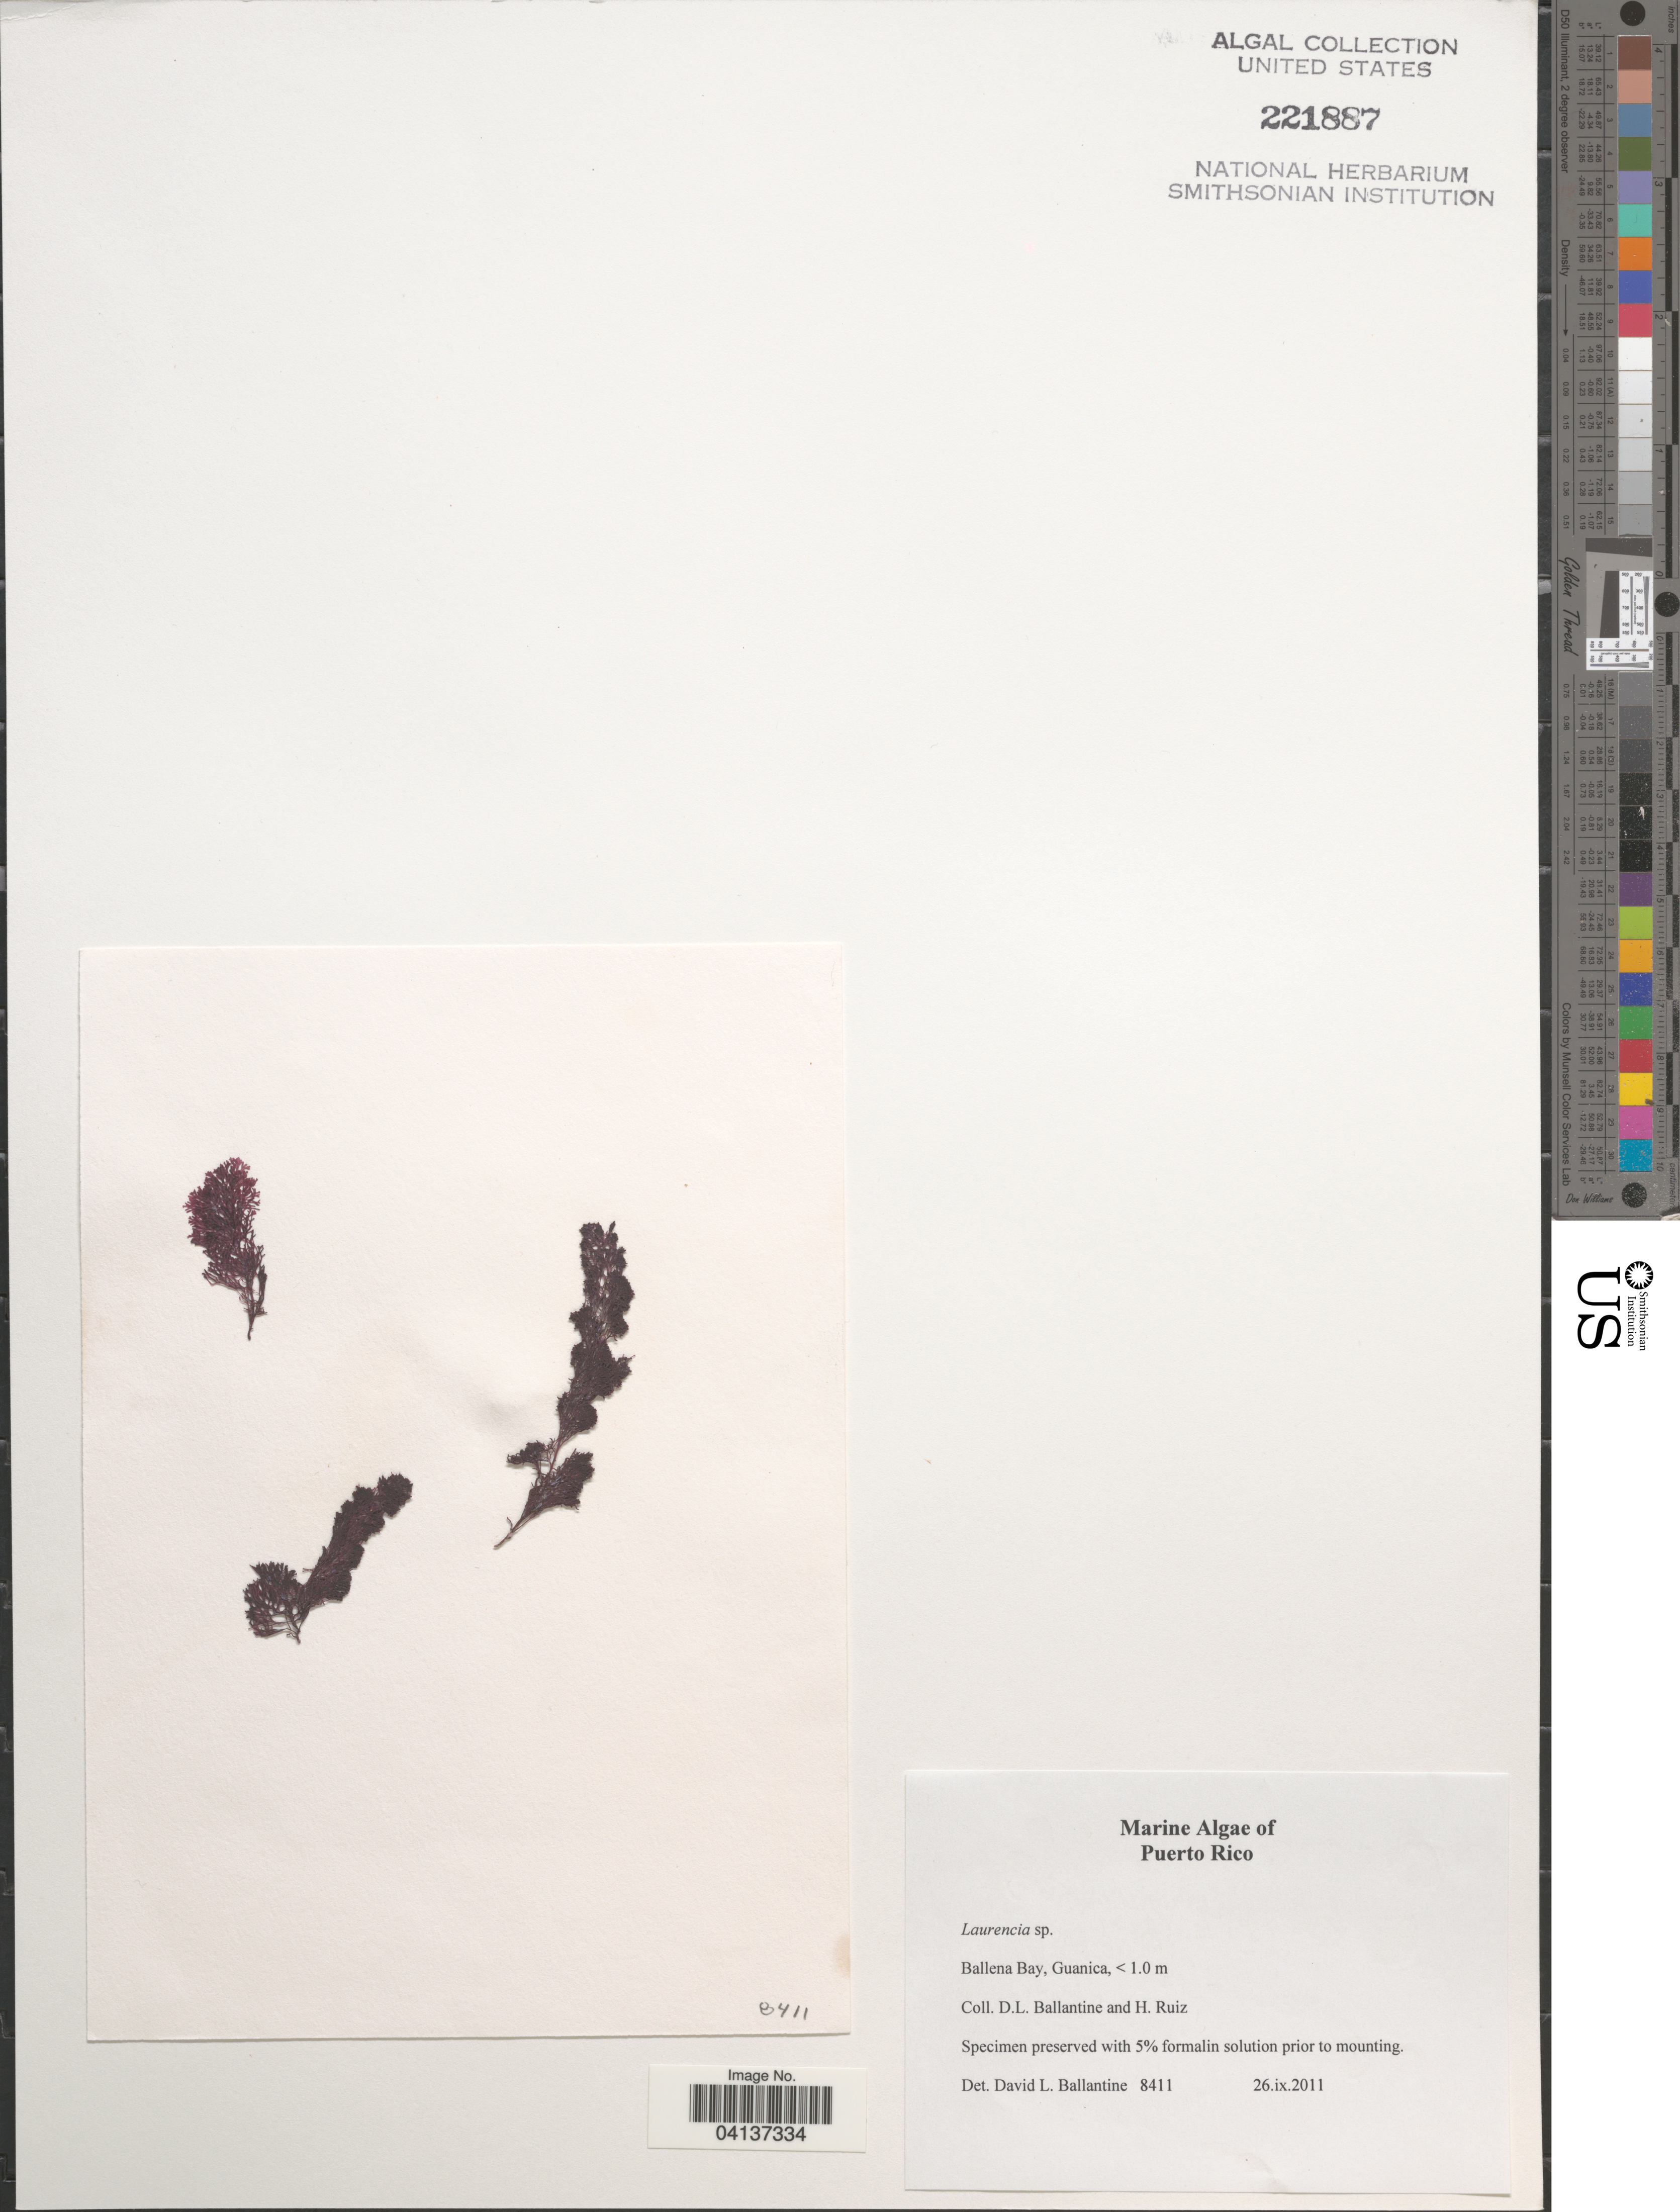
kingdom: Plantae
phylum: Rhodophyta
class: Florideophyceae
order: Ceramiales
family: Rhodomelaceae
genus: Laurencia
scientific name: Laurencia sp.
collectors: D.L. Ballantine & H. Ruiz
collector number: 8411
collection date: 2011-09-26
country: Puerto Rico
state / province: Guánica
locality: Ballena Bay.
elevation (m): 1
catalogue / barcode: US 221887